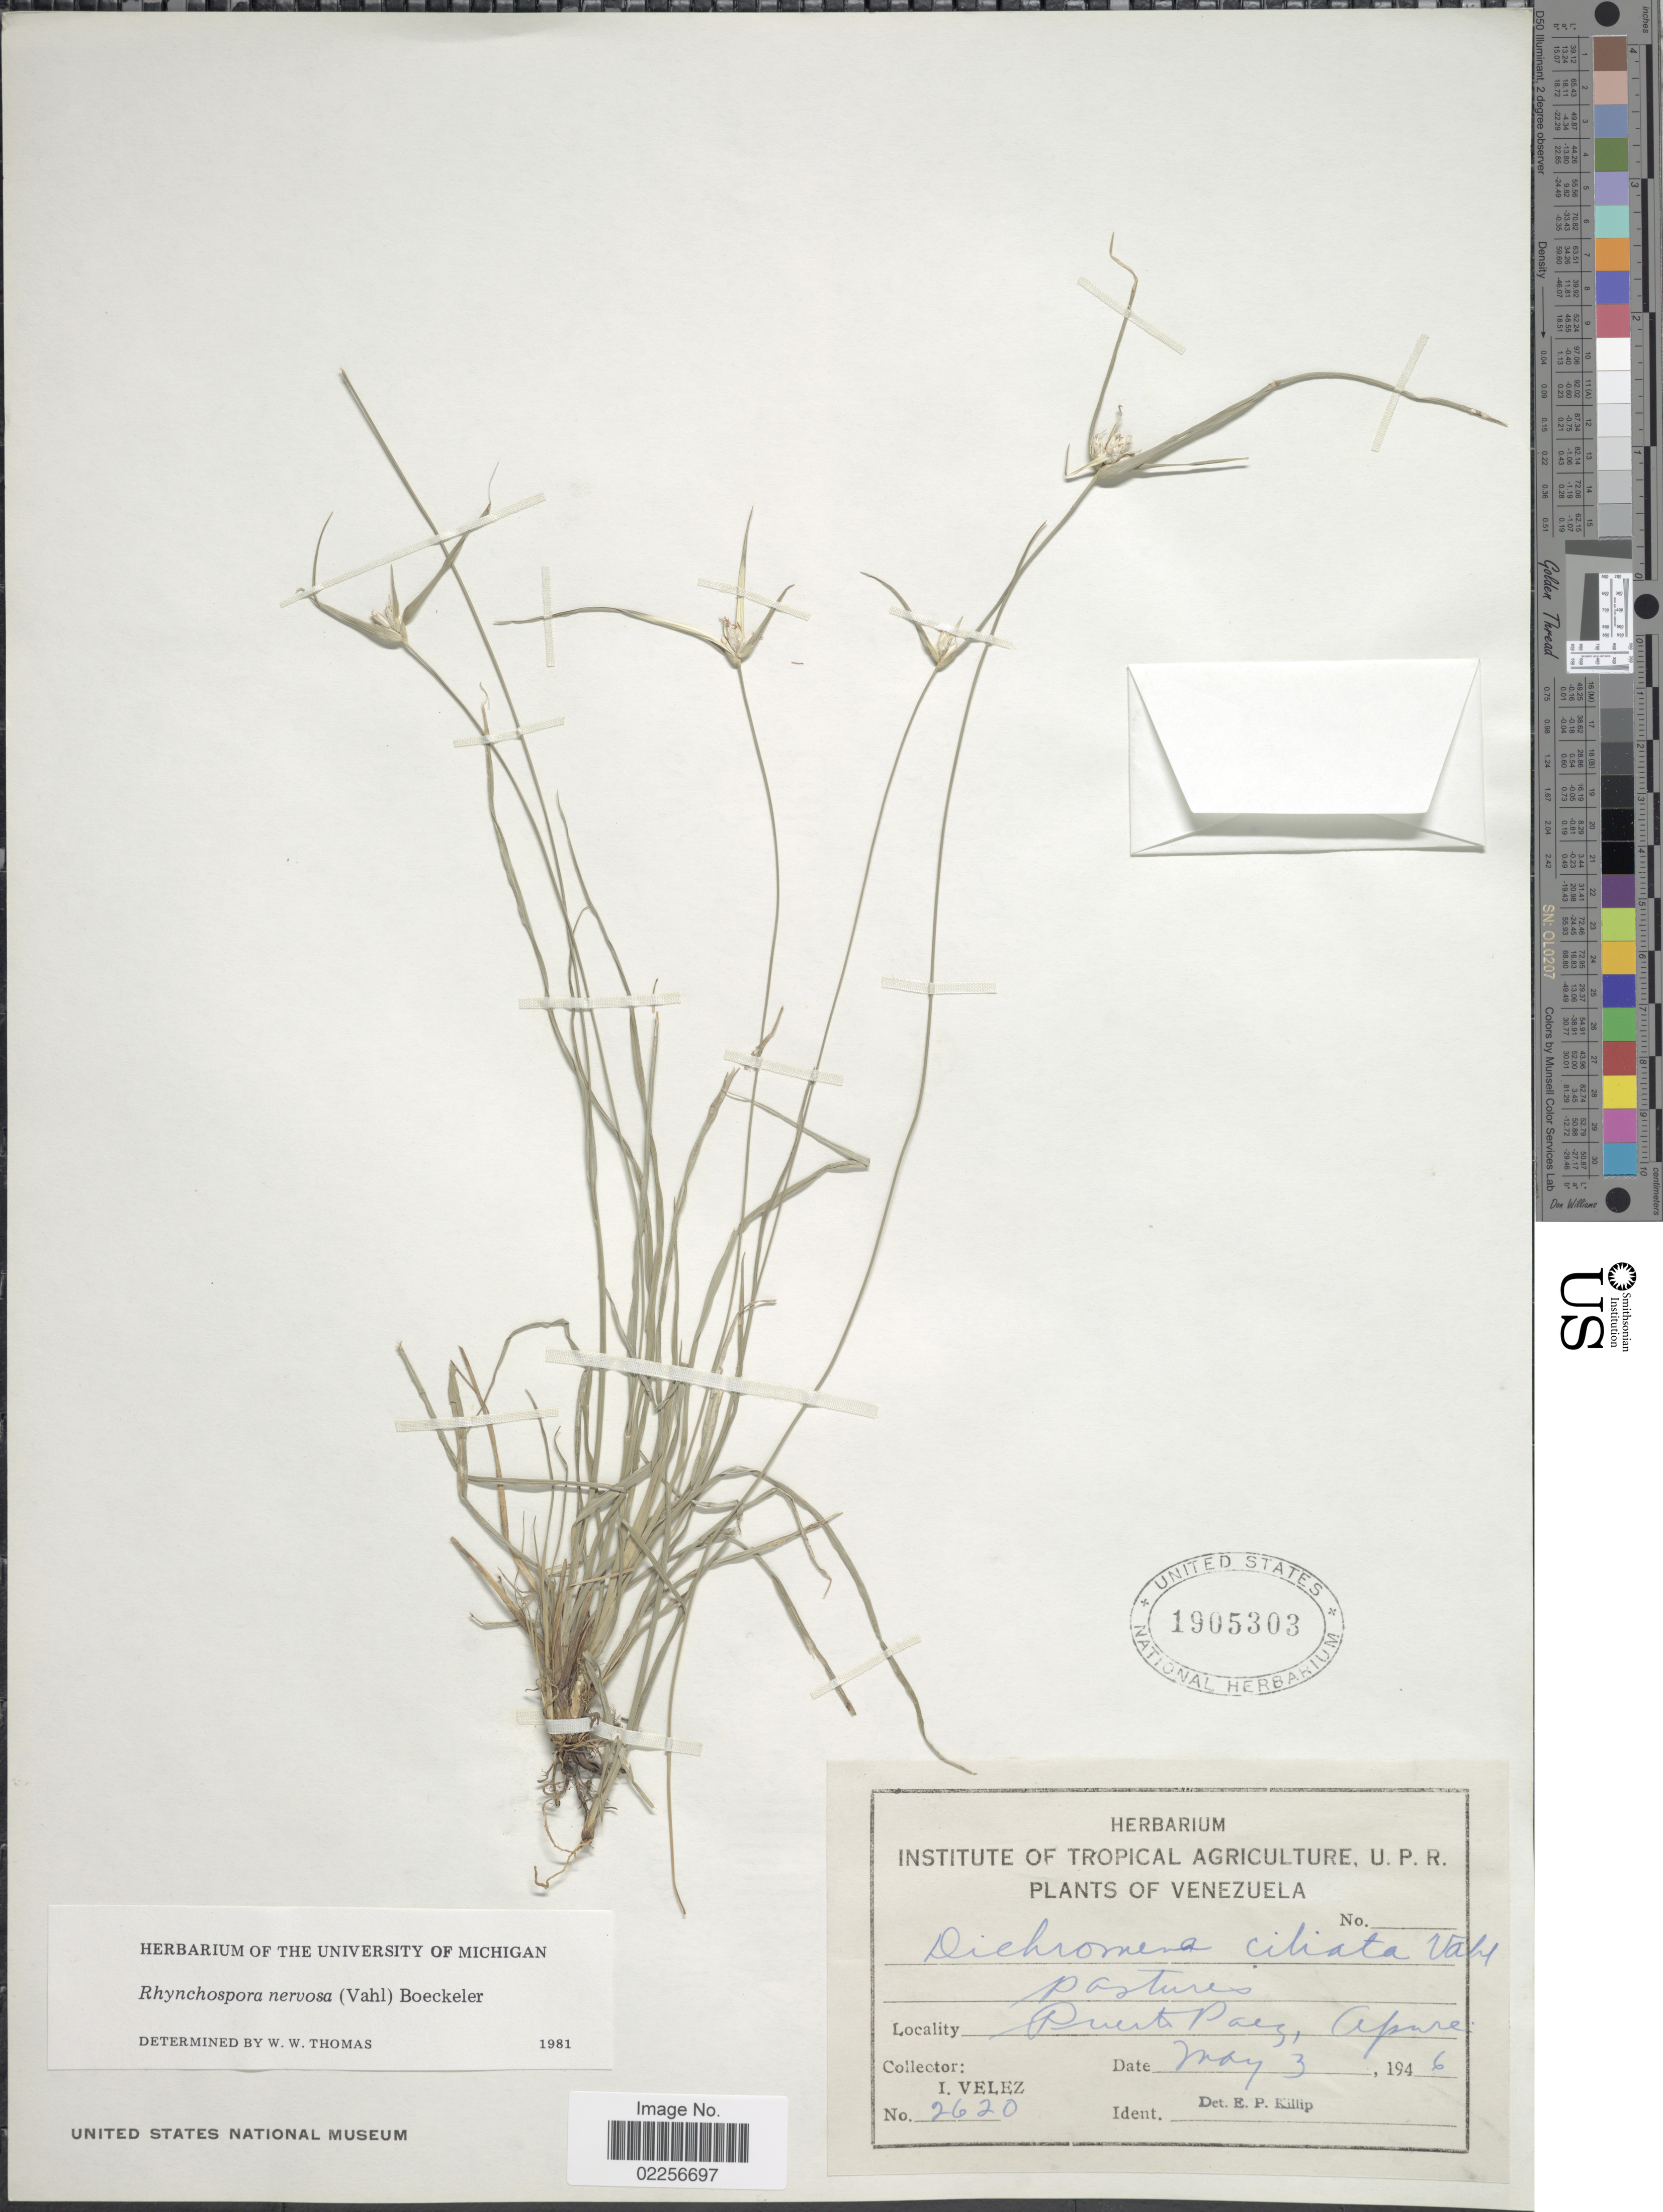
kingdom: Plantae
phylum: Tracheophyta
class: Liliopsida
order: Poales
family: Cyperaceae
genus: Rhynchospora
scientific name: Rhynchospora nervosa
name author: (Vahl) Boeckeler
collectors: I. Velez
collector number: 2620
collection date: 1946-05-03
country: Venezuela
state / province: Apure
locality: Puerto Paez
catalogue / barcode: US 1905303